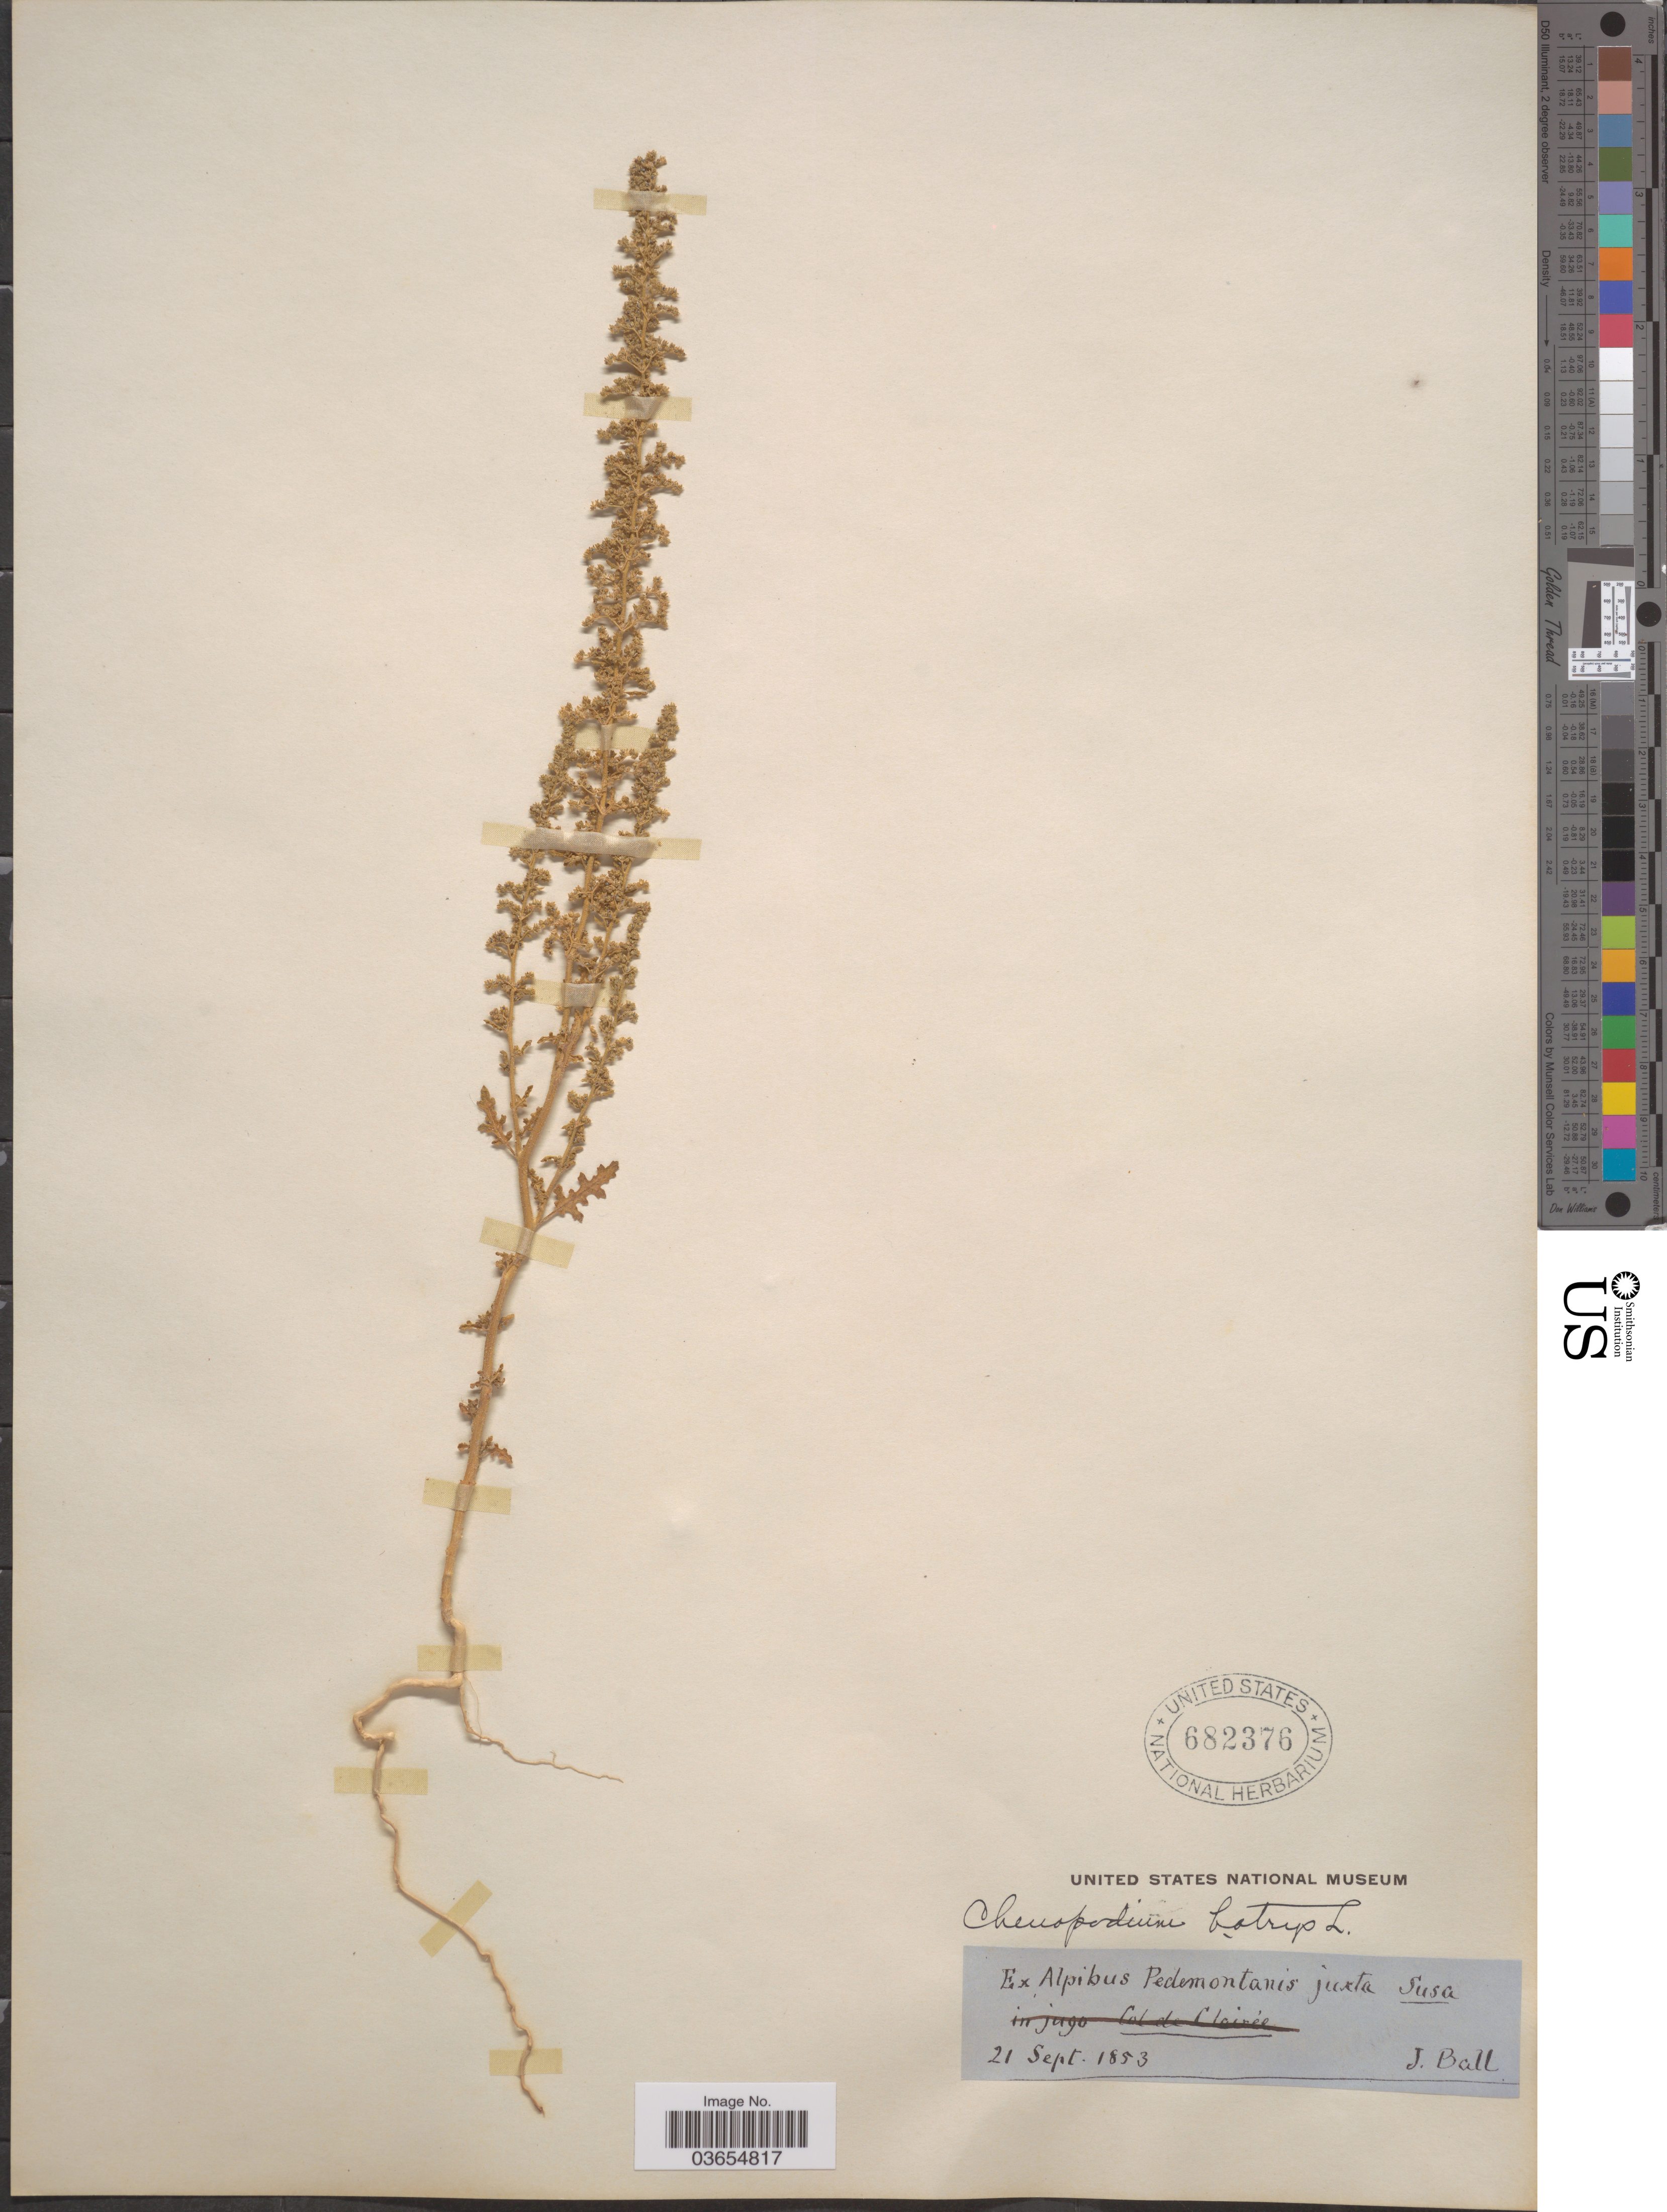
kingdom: Plantae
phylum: Tracheophyta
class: Magnoliopsida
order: Caryophyllales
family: Amaranthaceae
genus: Chenopodium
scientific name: Chenopodium botrys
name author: L.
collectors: J. Ball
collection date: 1853-09-21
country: Azerbaijan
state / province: Susa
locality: Ex [unsure placement] Alpibus Pedemontanis juxta Susa.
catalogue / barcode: US 682376